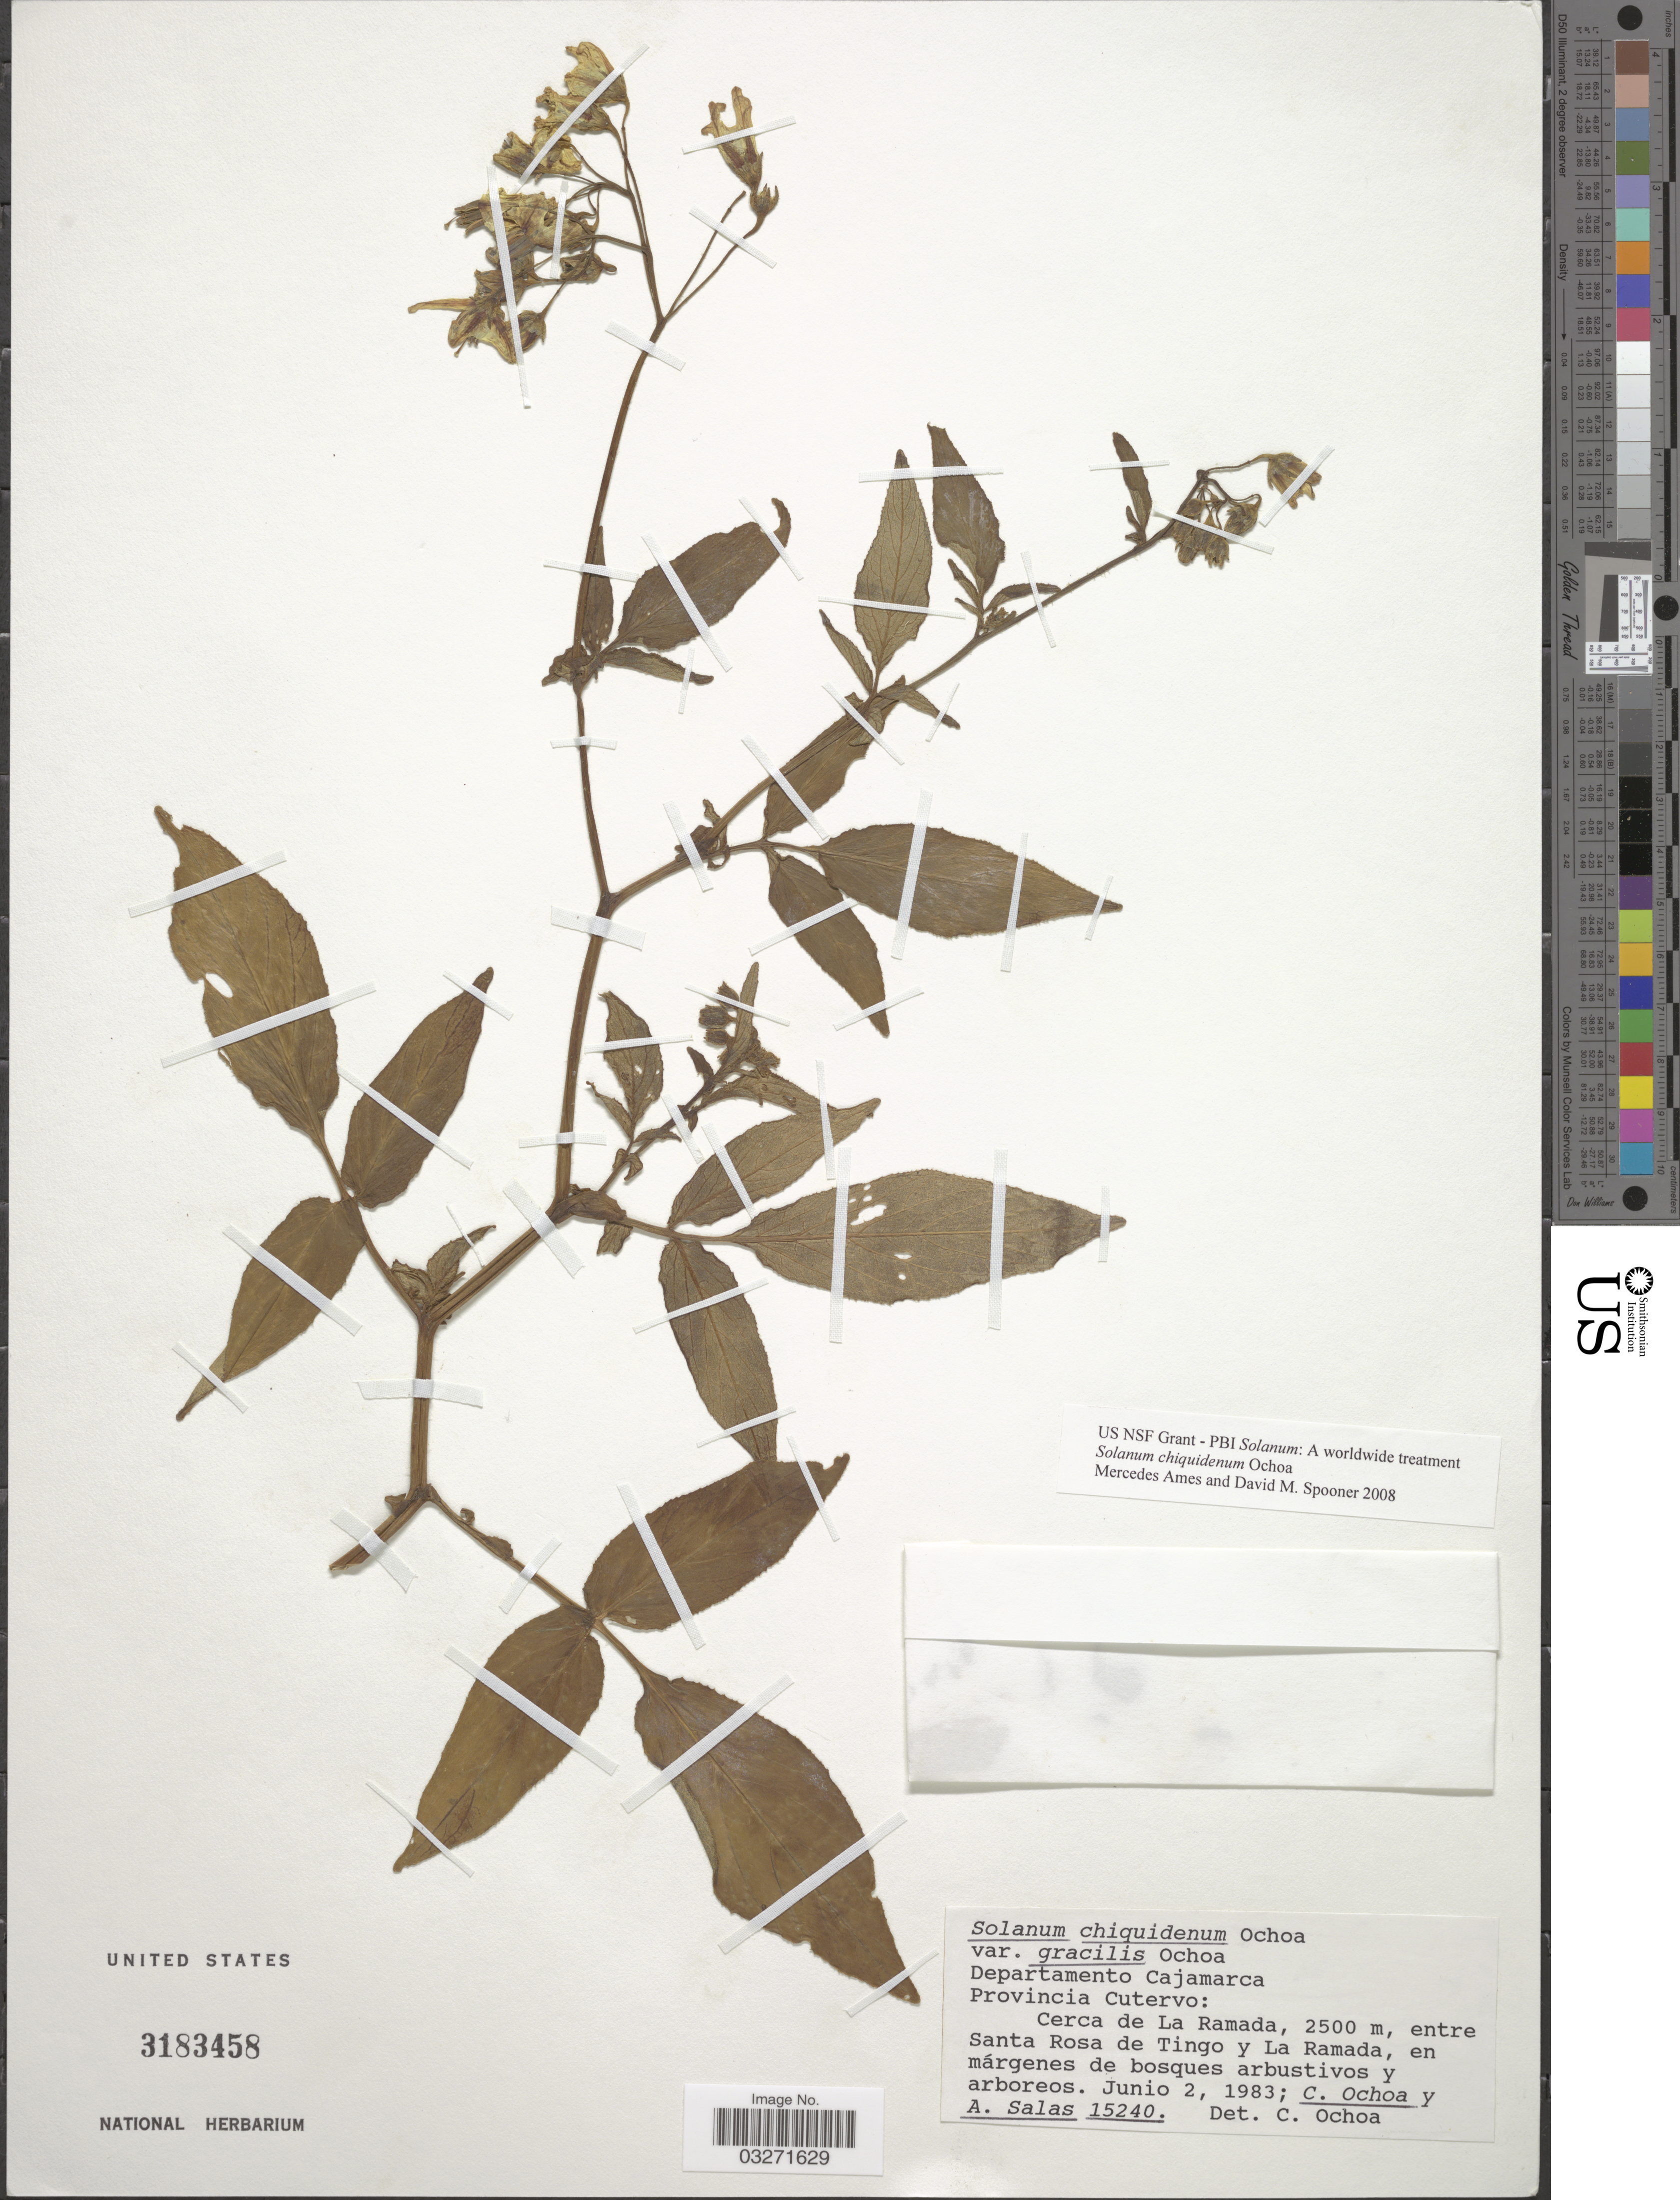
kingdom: Plantae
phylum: Tracheophyta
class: Magnoliopsida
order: Solanales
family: Solanaceae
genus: Solanum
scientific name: Solanum chiquidenum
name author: Ochoa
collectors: C. Ochoa & A. Salas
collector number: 15240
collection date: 1983-06-02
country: Peru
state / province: Cajamarca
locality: Departamento Cajamarca. Provincia Cutervo: Cerca de La Ramada, entre Santa Rosa de Tingo y La Ramada.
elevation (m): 2500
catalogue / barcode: US 3183458